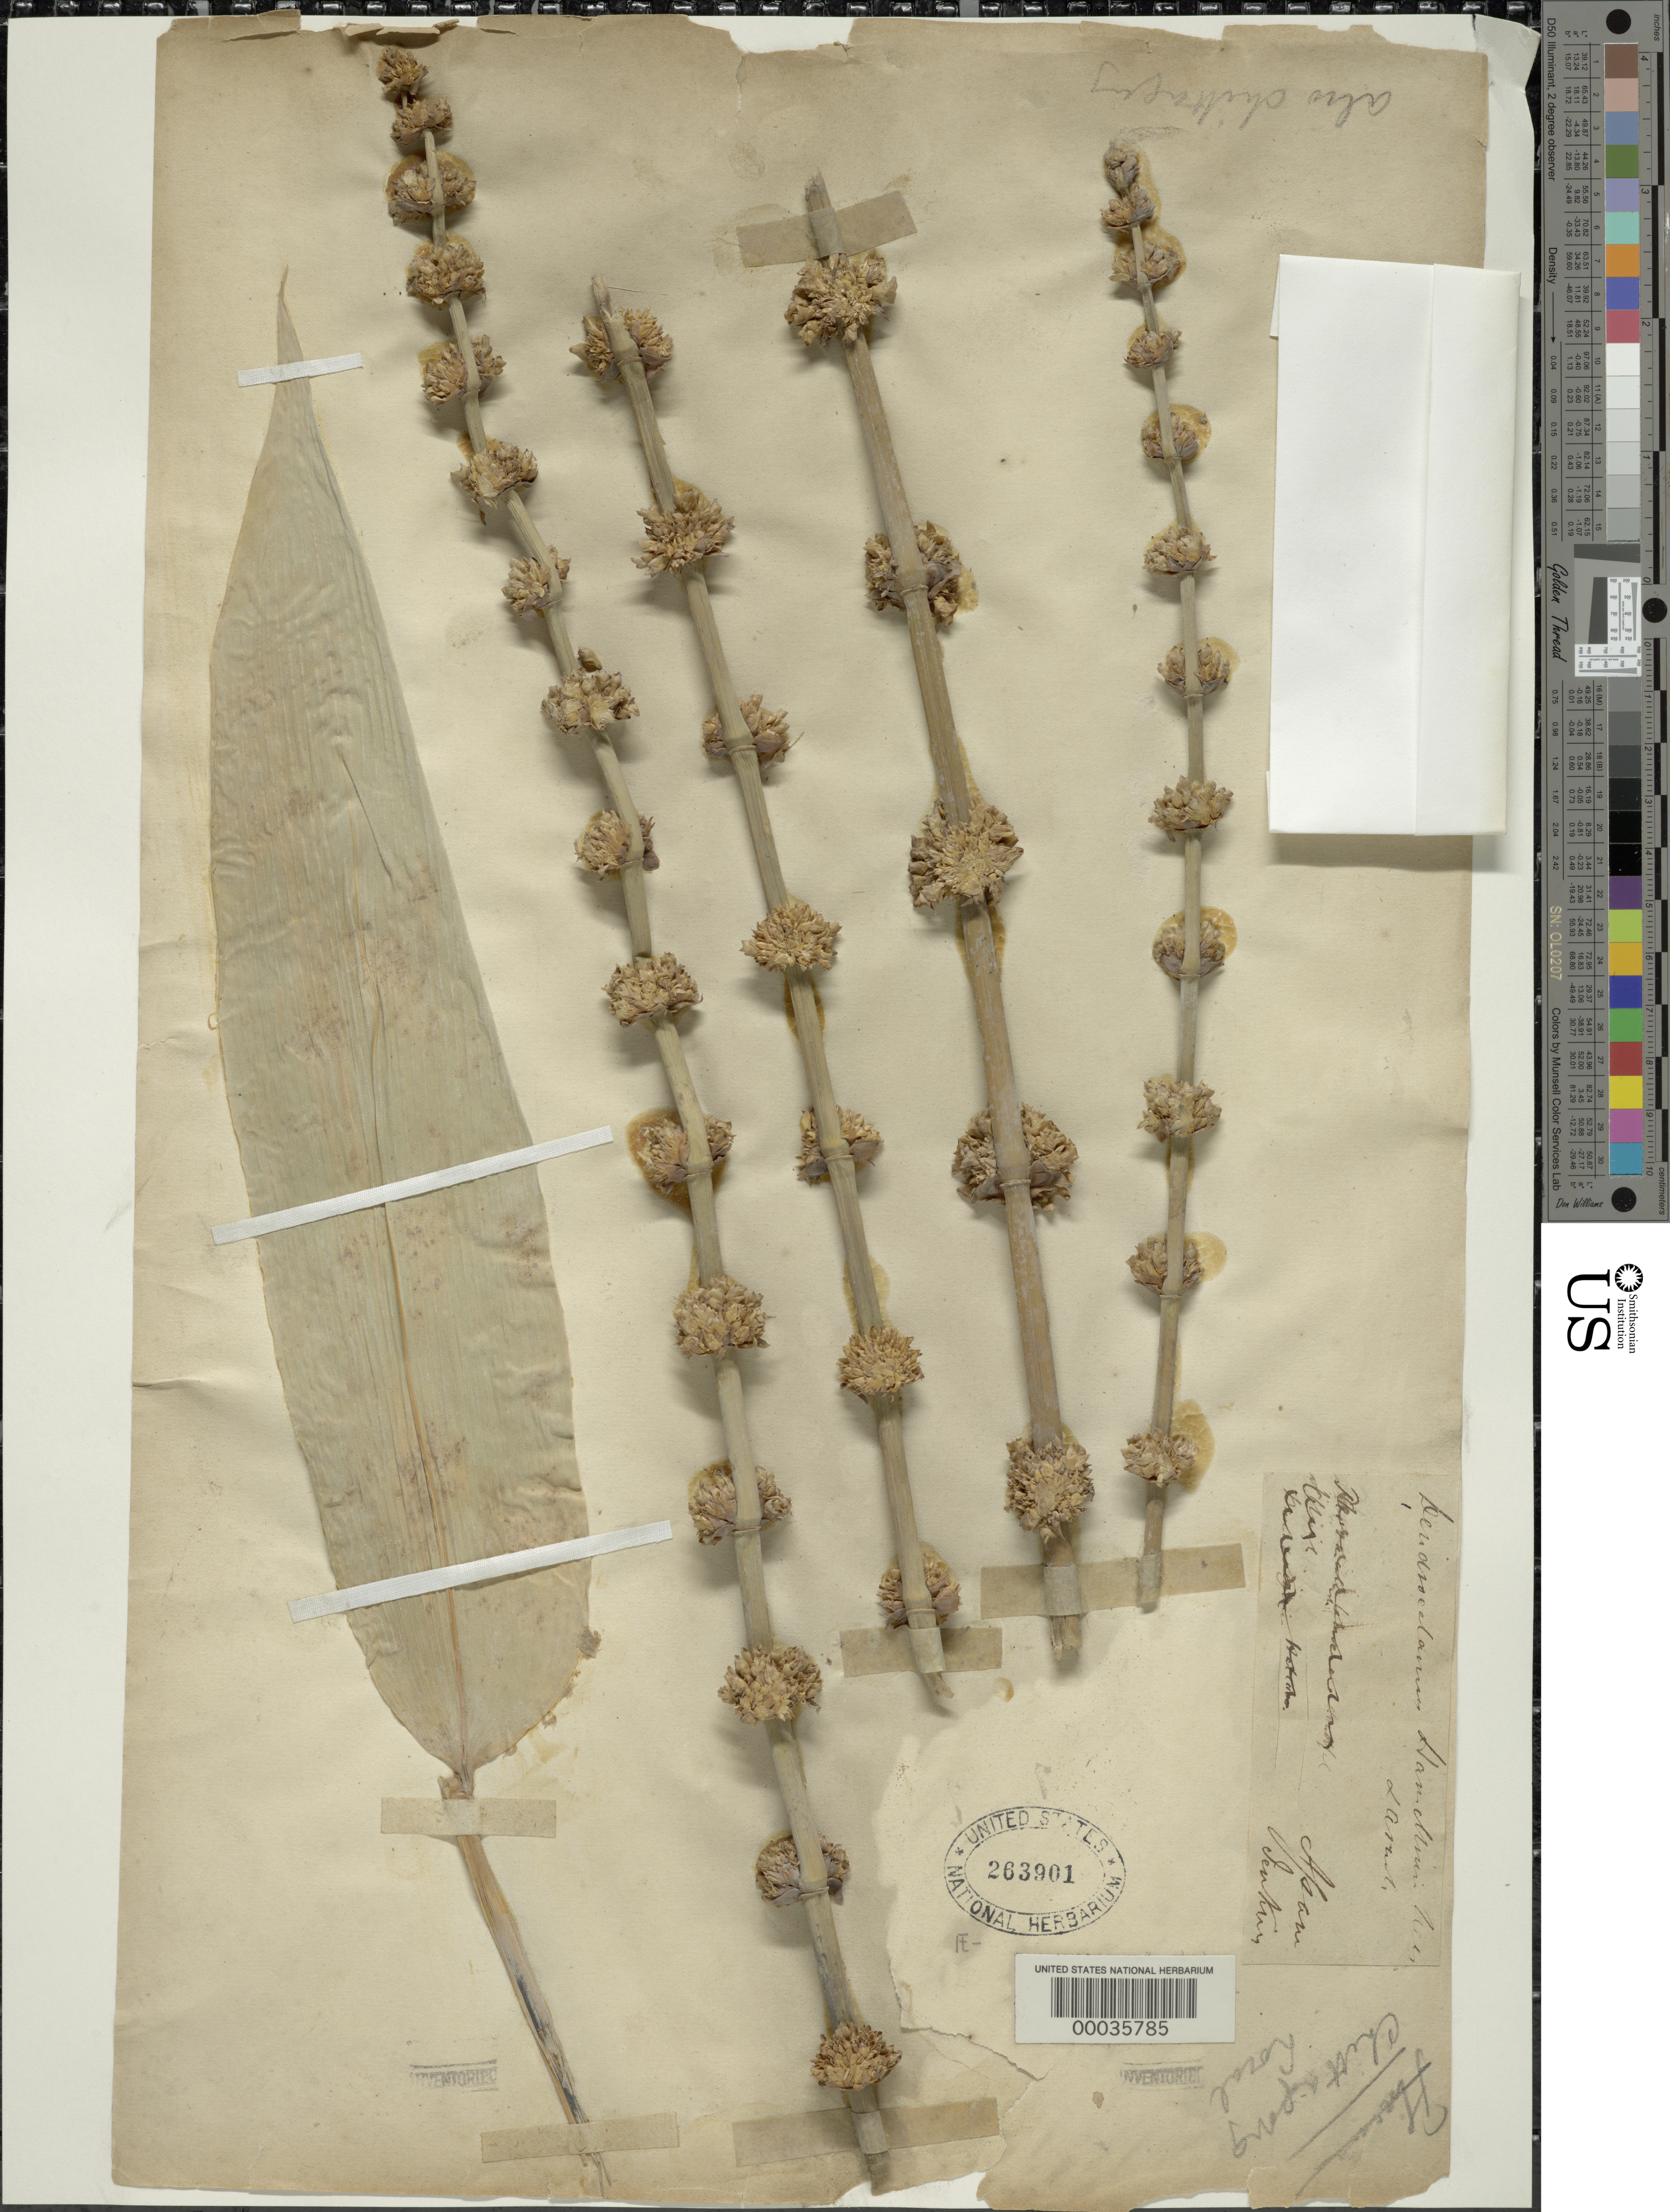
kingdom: Plantae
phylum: Tracheophyta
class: Liliopsida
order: Poales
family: Poaceae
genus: Dendrocalamus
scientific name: Dendrocalamus hamiltonii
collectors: -. Jenkins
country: India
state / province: Assam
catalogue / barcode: US 263901